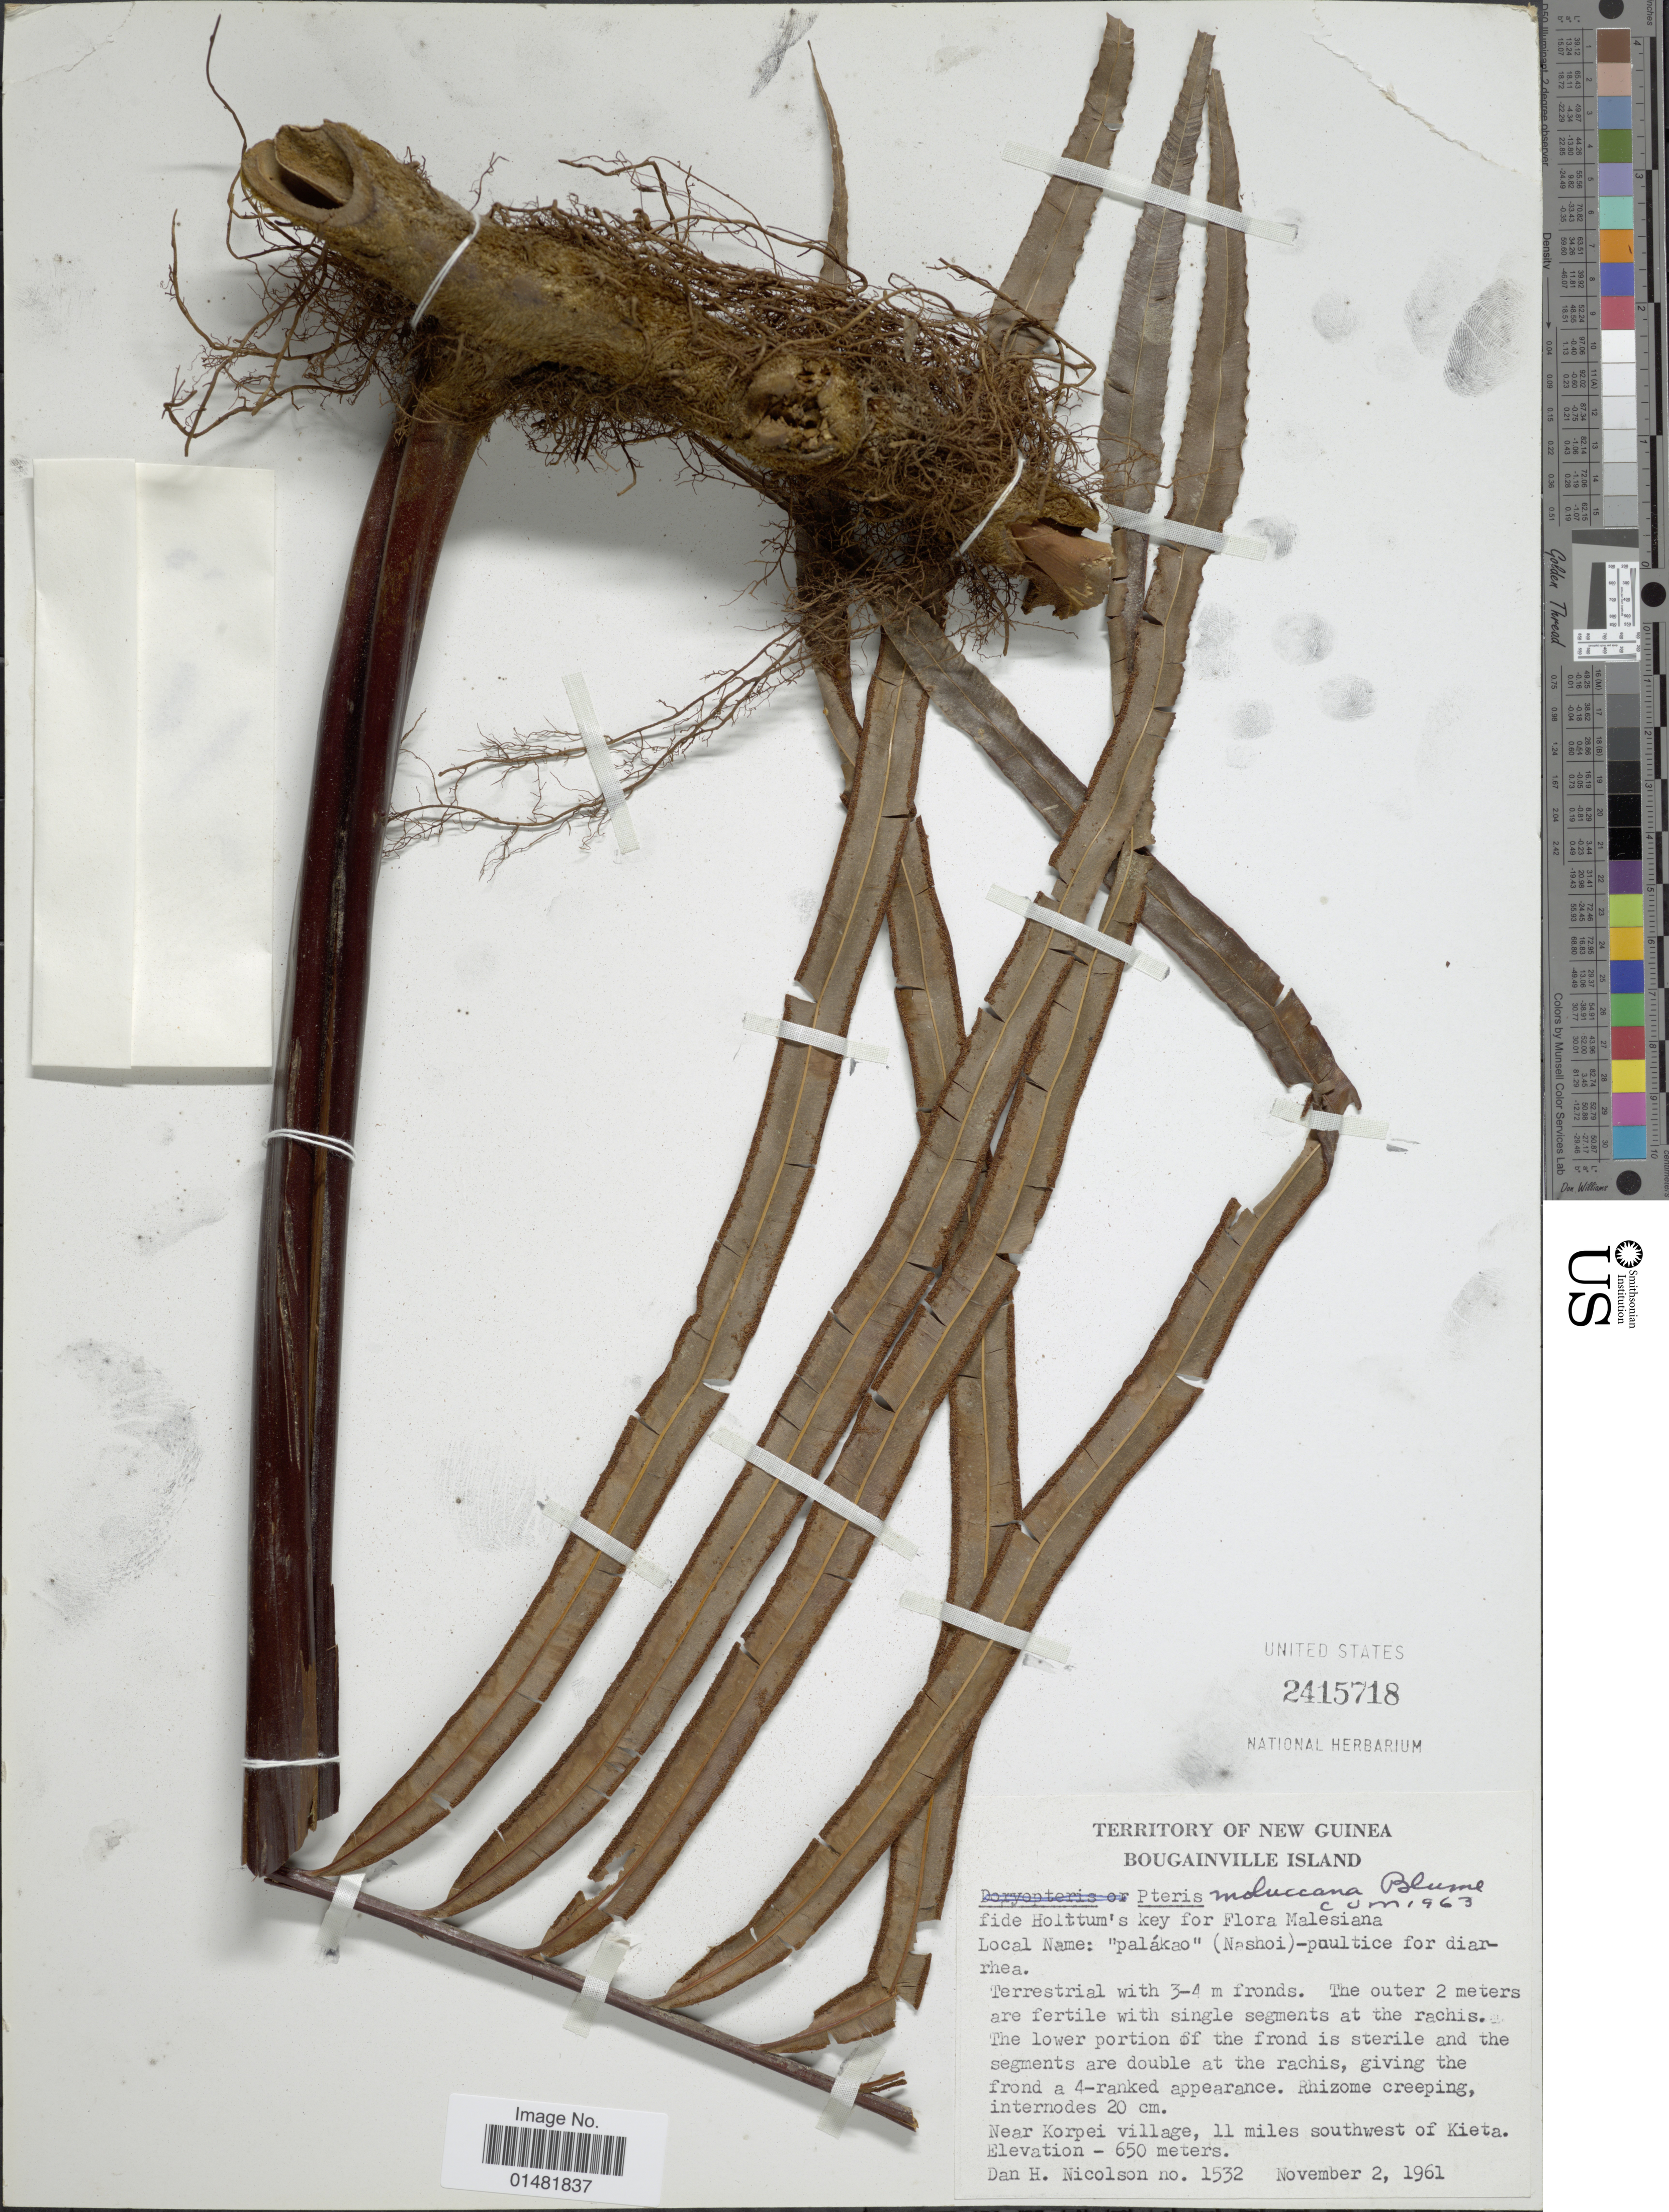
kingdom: Plantae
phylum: Tracheophyta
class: Polypodiopsida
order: Polypodiales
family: Pteridaceae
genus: Pteris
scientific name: Pteris moluccana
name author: Blume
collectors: D. H. Nicolson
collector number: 1532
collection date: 1961-11-02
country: Papua New Guinea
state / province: Bougainville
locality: Territory of New Guinea, Bougainville Island, Near Korpei village, 11 miles southwest of Kieta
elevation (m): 650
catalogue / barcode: US 2415718